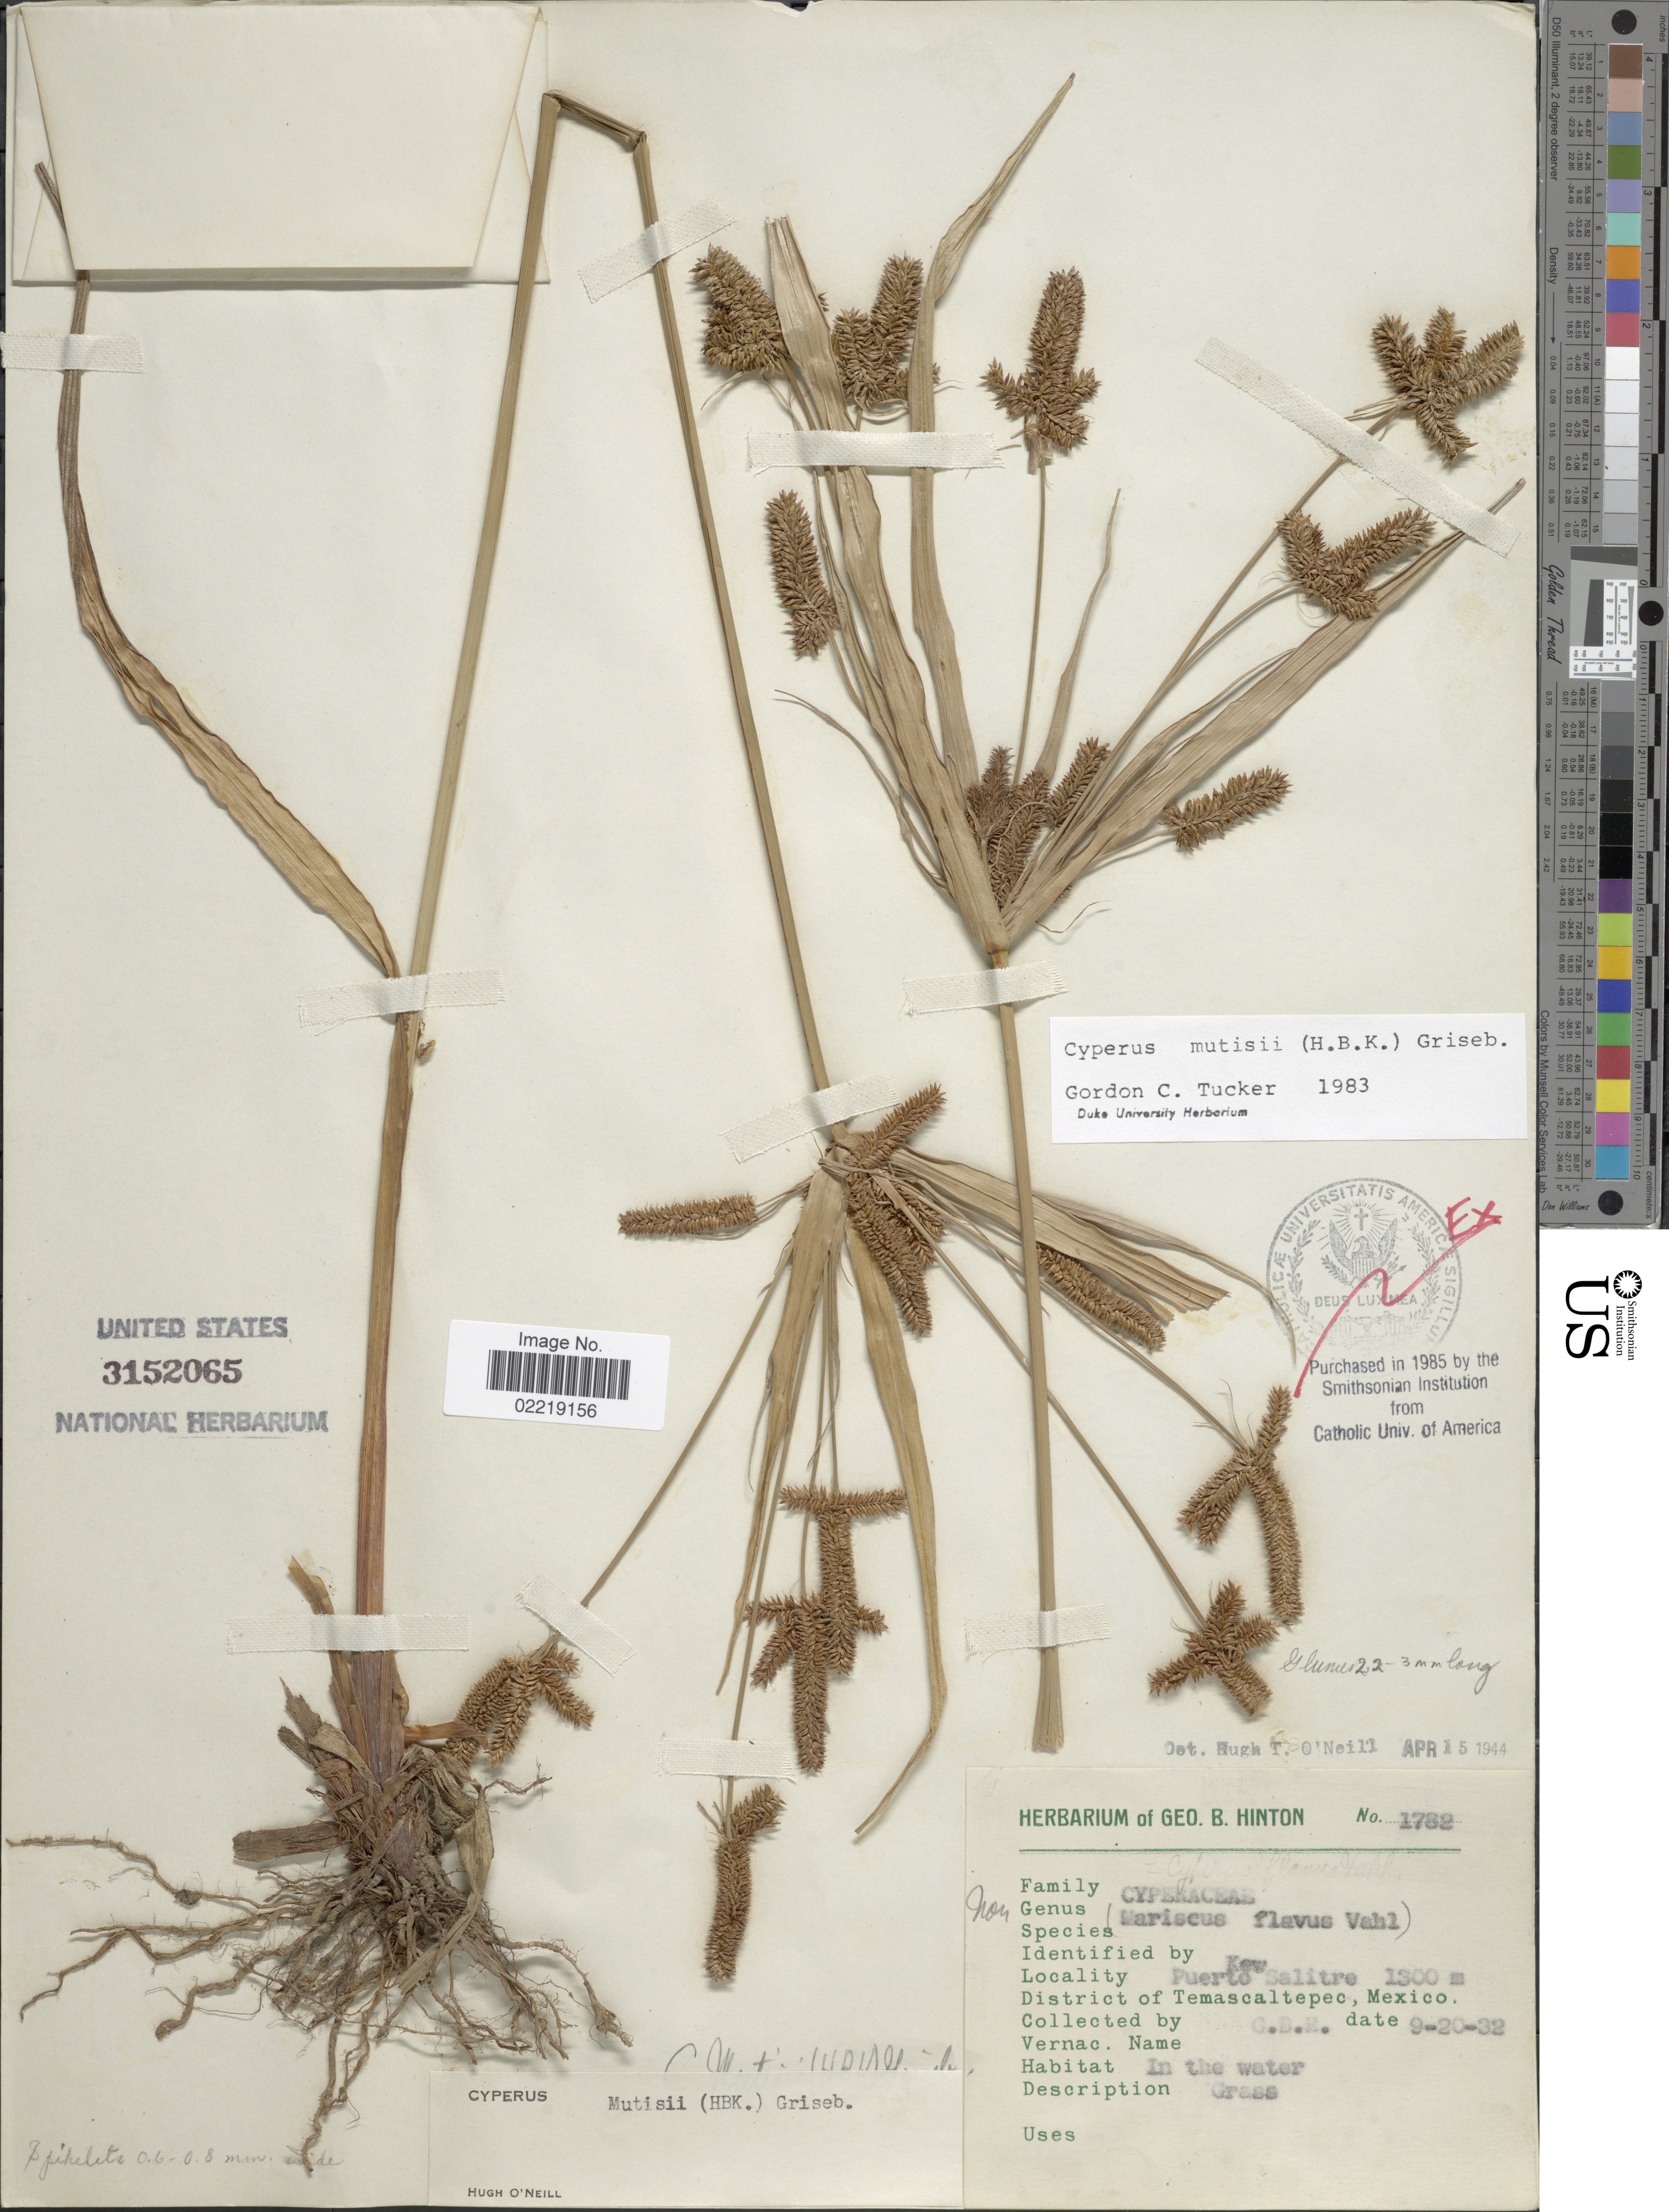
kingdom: Plantae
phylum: Tracheophyta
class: Liliopsida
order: Poales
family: Cyperaceae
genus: Cyperus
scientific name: Cyperus mutisii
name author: (Kunth) Andersson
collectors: G. B. Hinton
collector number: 1782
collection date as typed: Transcribed d/m/y: 20/9/32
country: Mexico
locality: Puerto Salitre, District of Temascaltepec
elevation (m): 1300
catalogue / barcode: US 3152065